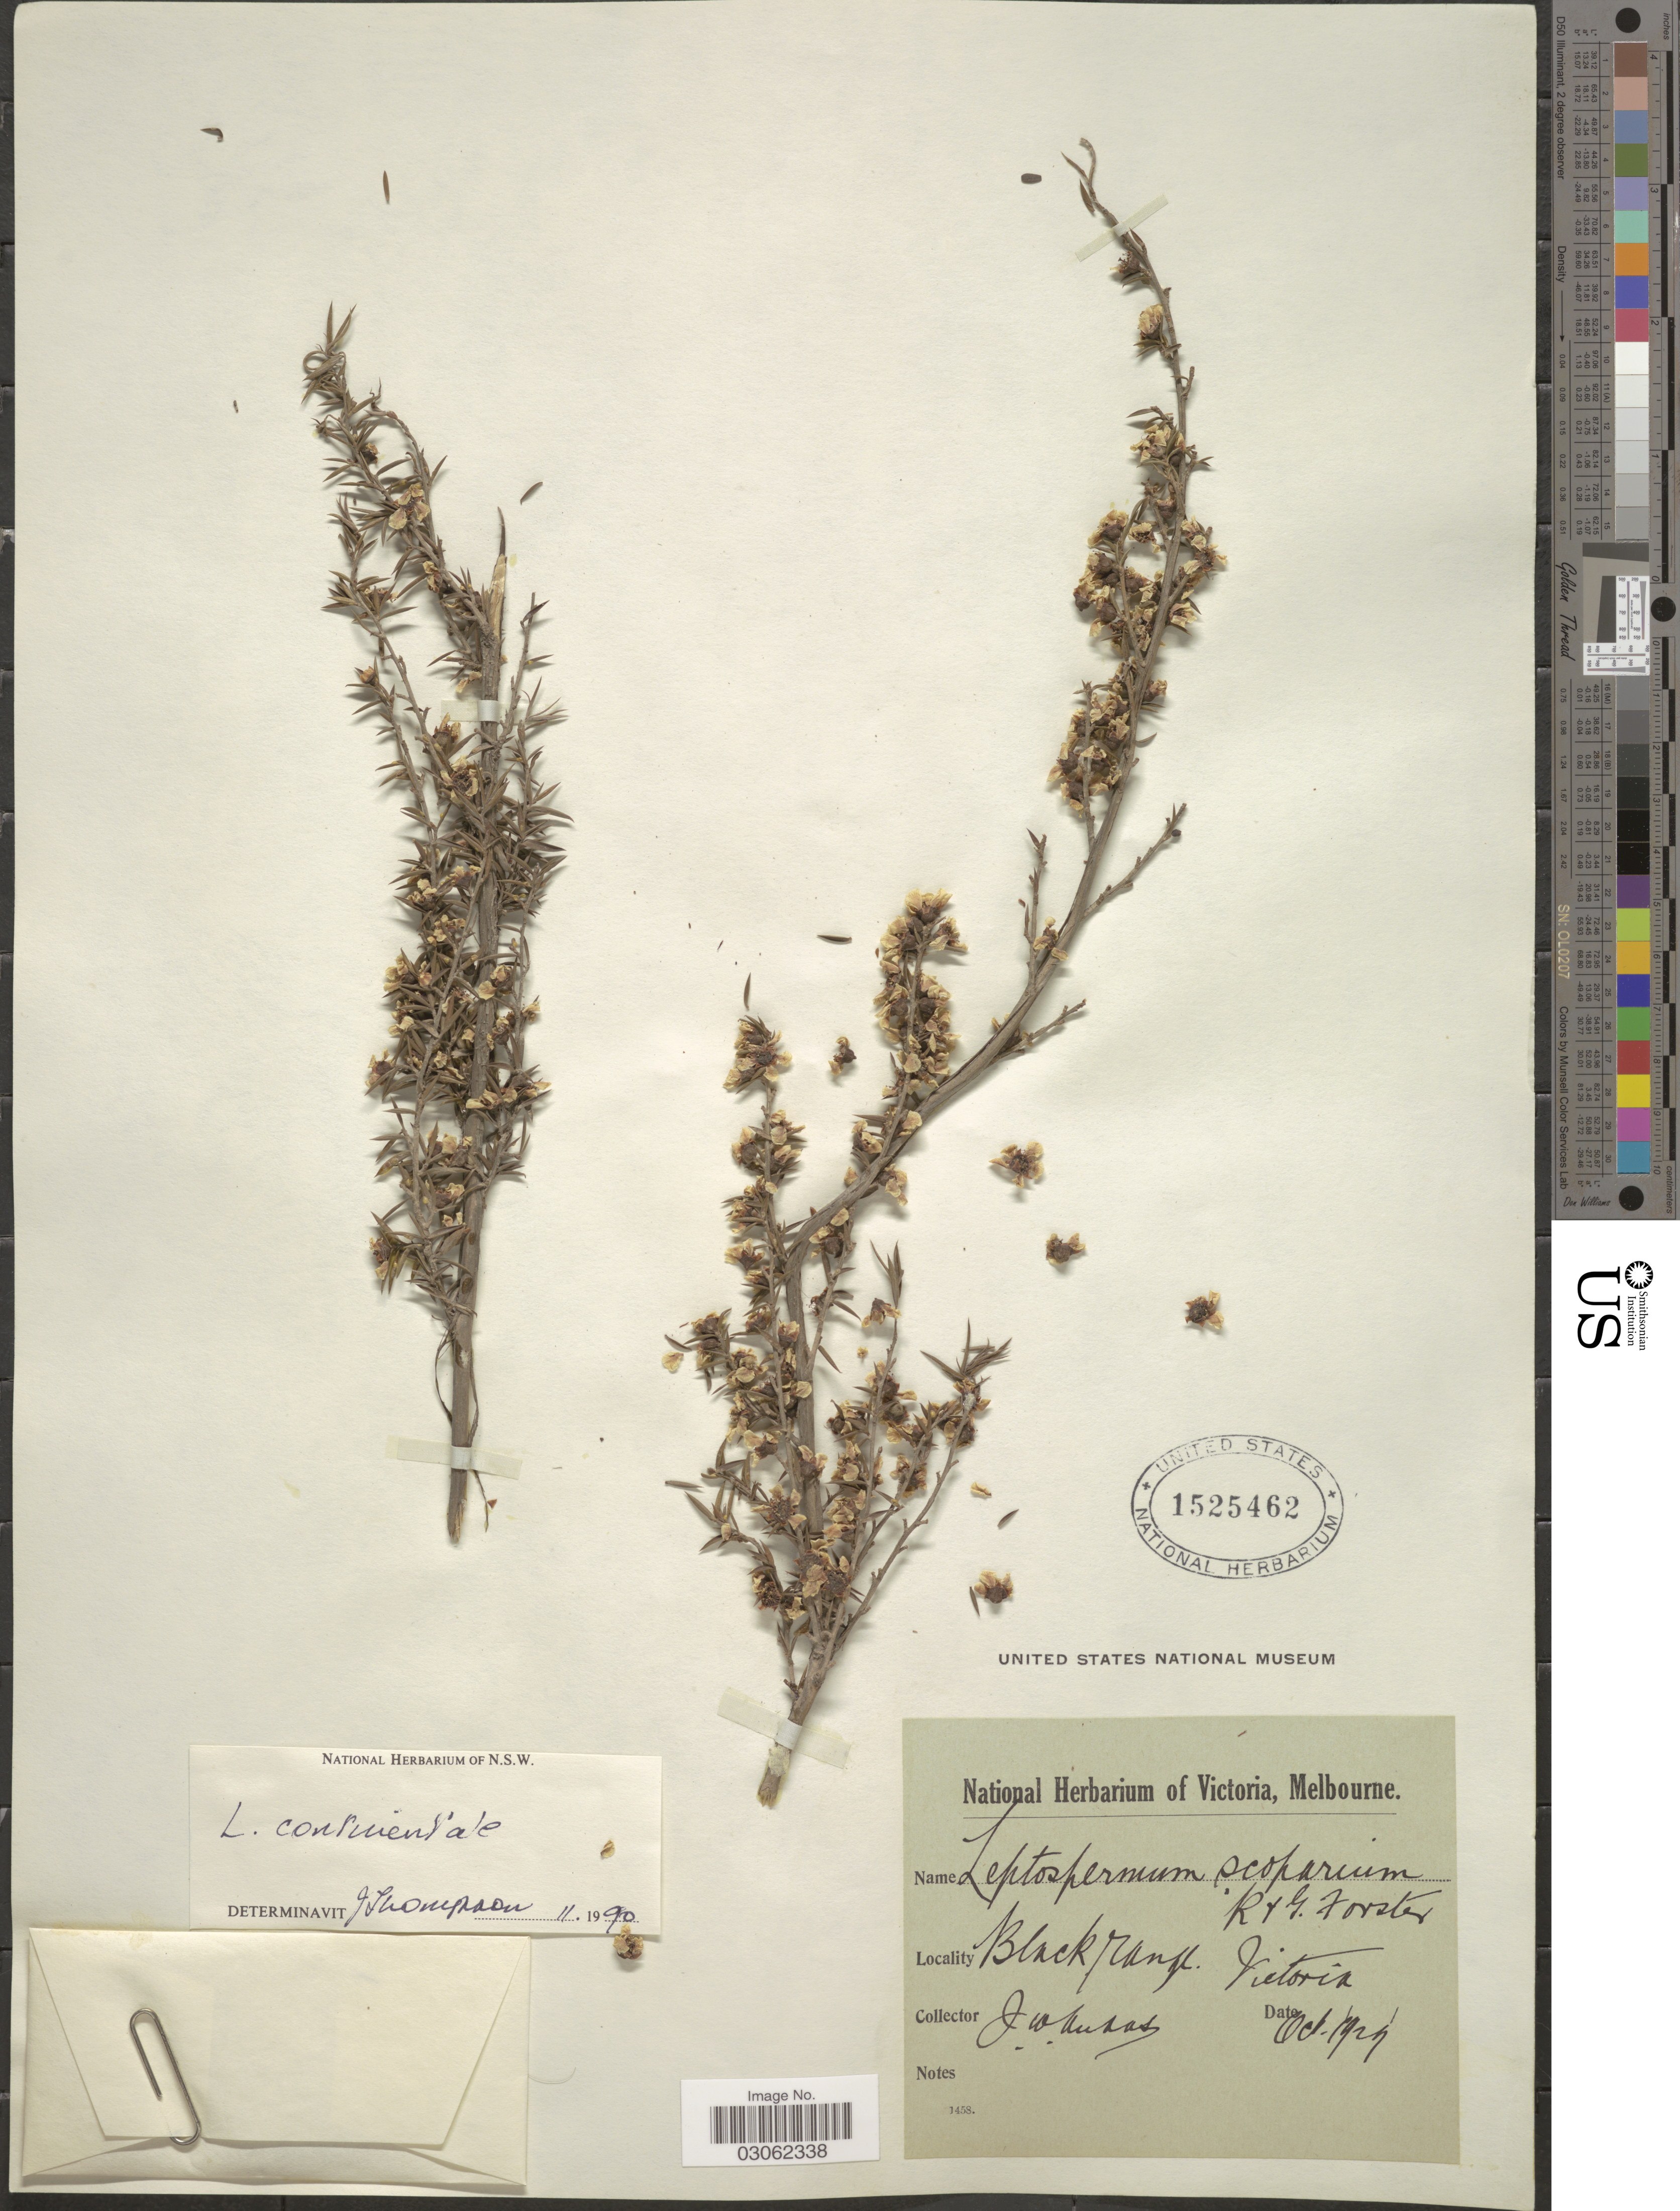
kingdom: Plantae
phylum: Tracheophyta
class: Magnoliopsida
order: Myrtales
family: Myrtaceae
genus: Leptospermum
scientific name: Leptospermum continentale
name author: Joy Thomps.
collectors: J. Audas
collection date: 1929-10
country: Australia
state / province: Victoria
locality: Black range. Victoria.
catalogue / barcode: US 1525462